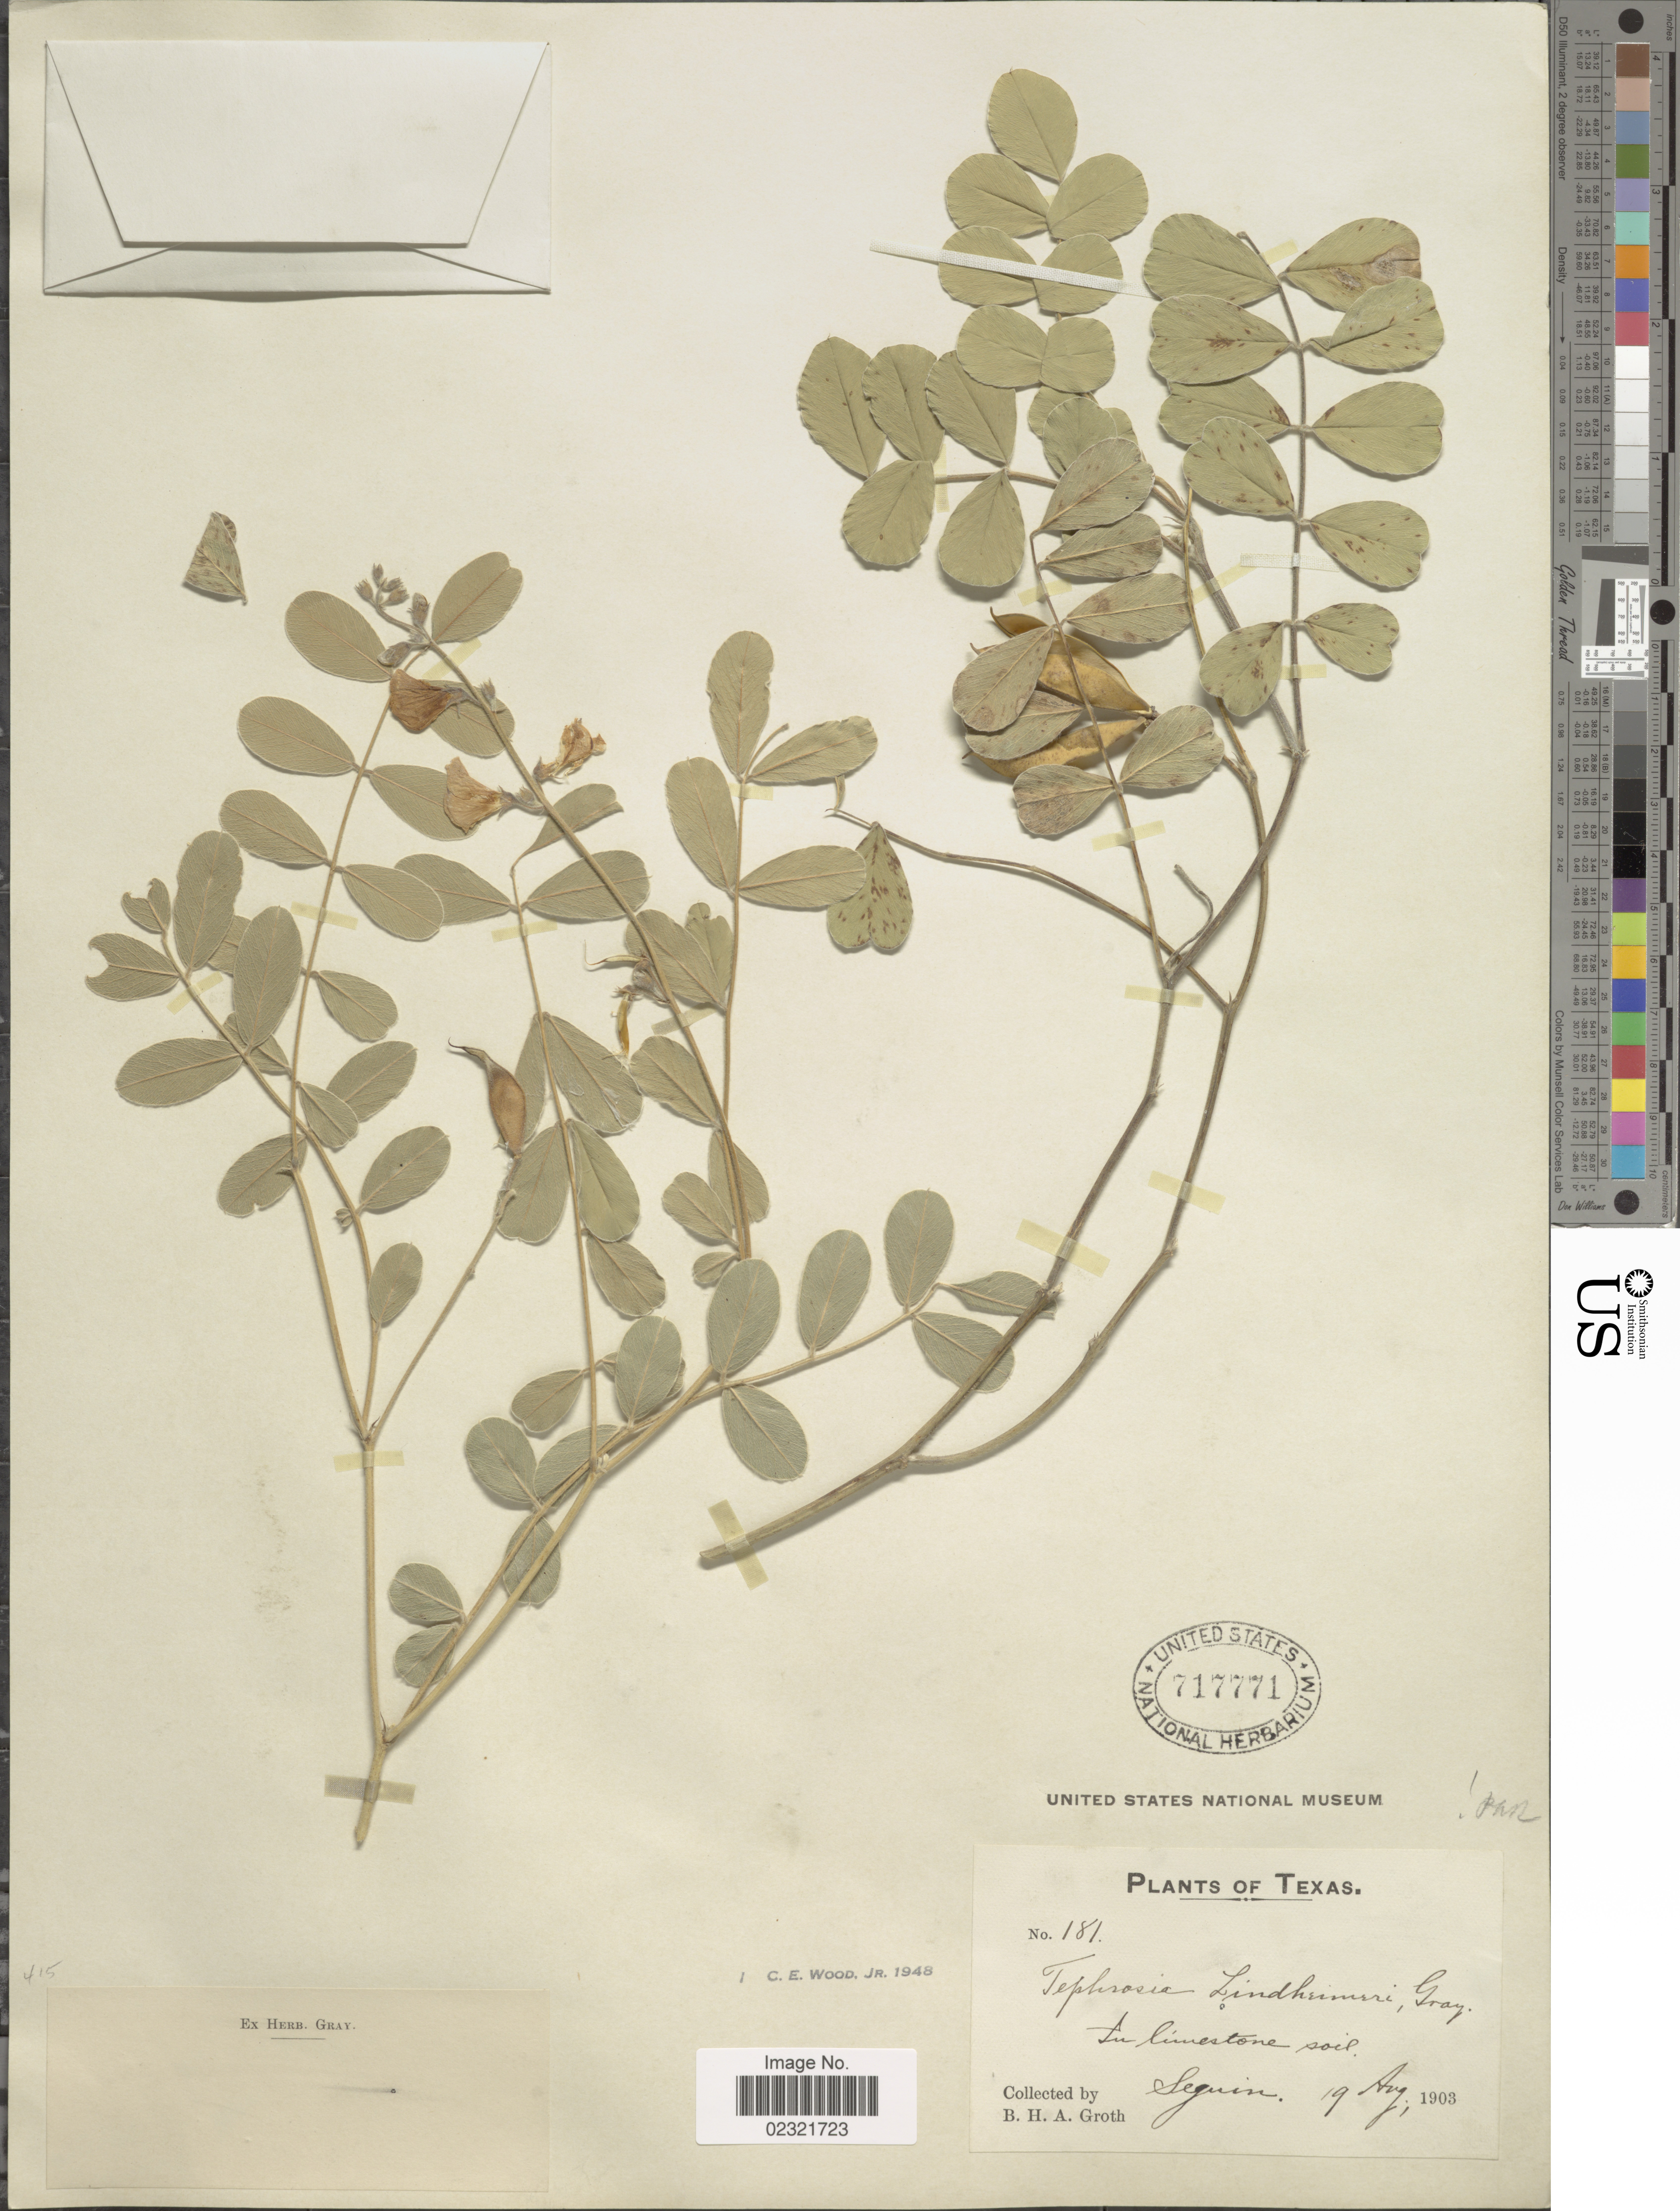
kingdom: Plantae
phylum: Tracheophyta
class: Magnoliopsida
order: Fabales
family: Fabaceae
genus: Tephrosia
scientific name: Tephrosia lindheimeri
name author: A. Gray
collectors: B. Groth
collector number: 181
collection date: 1903-08-19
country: United States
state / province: Texas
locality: In limestone soil,Seguin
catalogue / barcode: US 717771